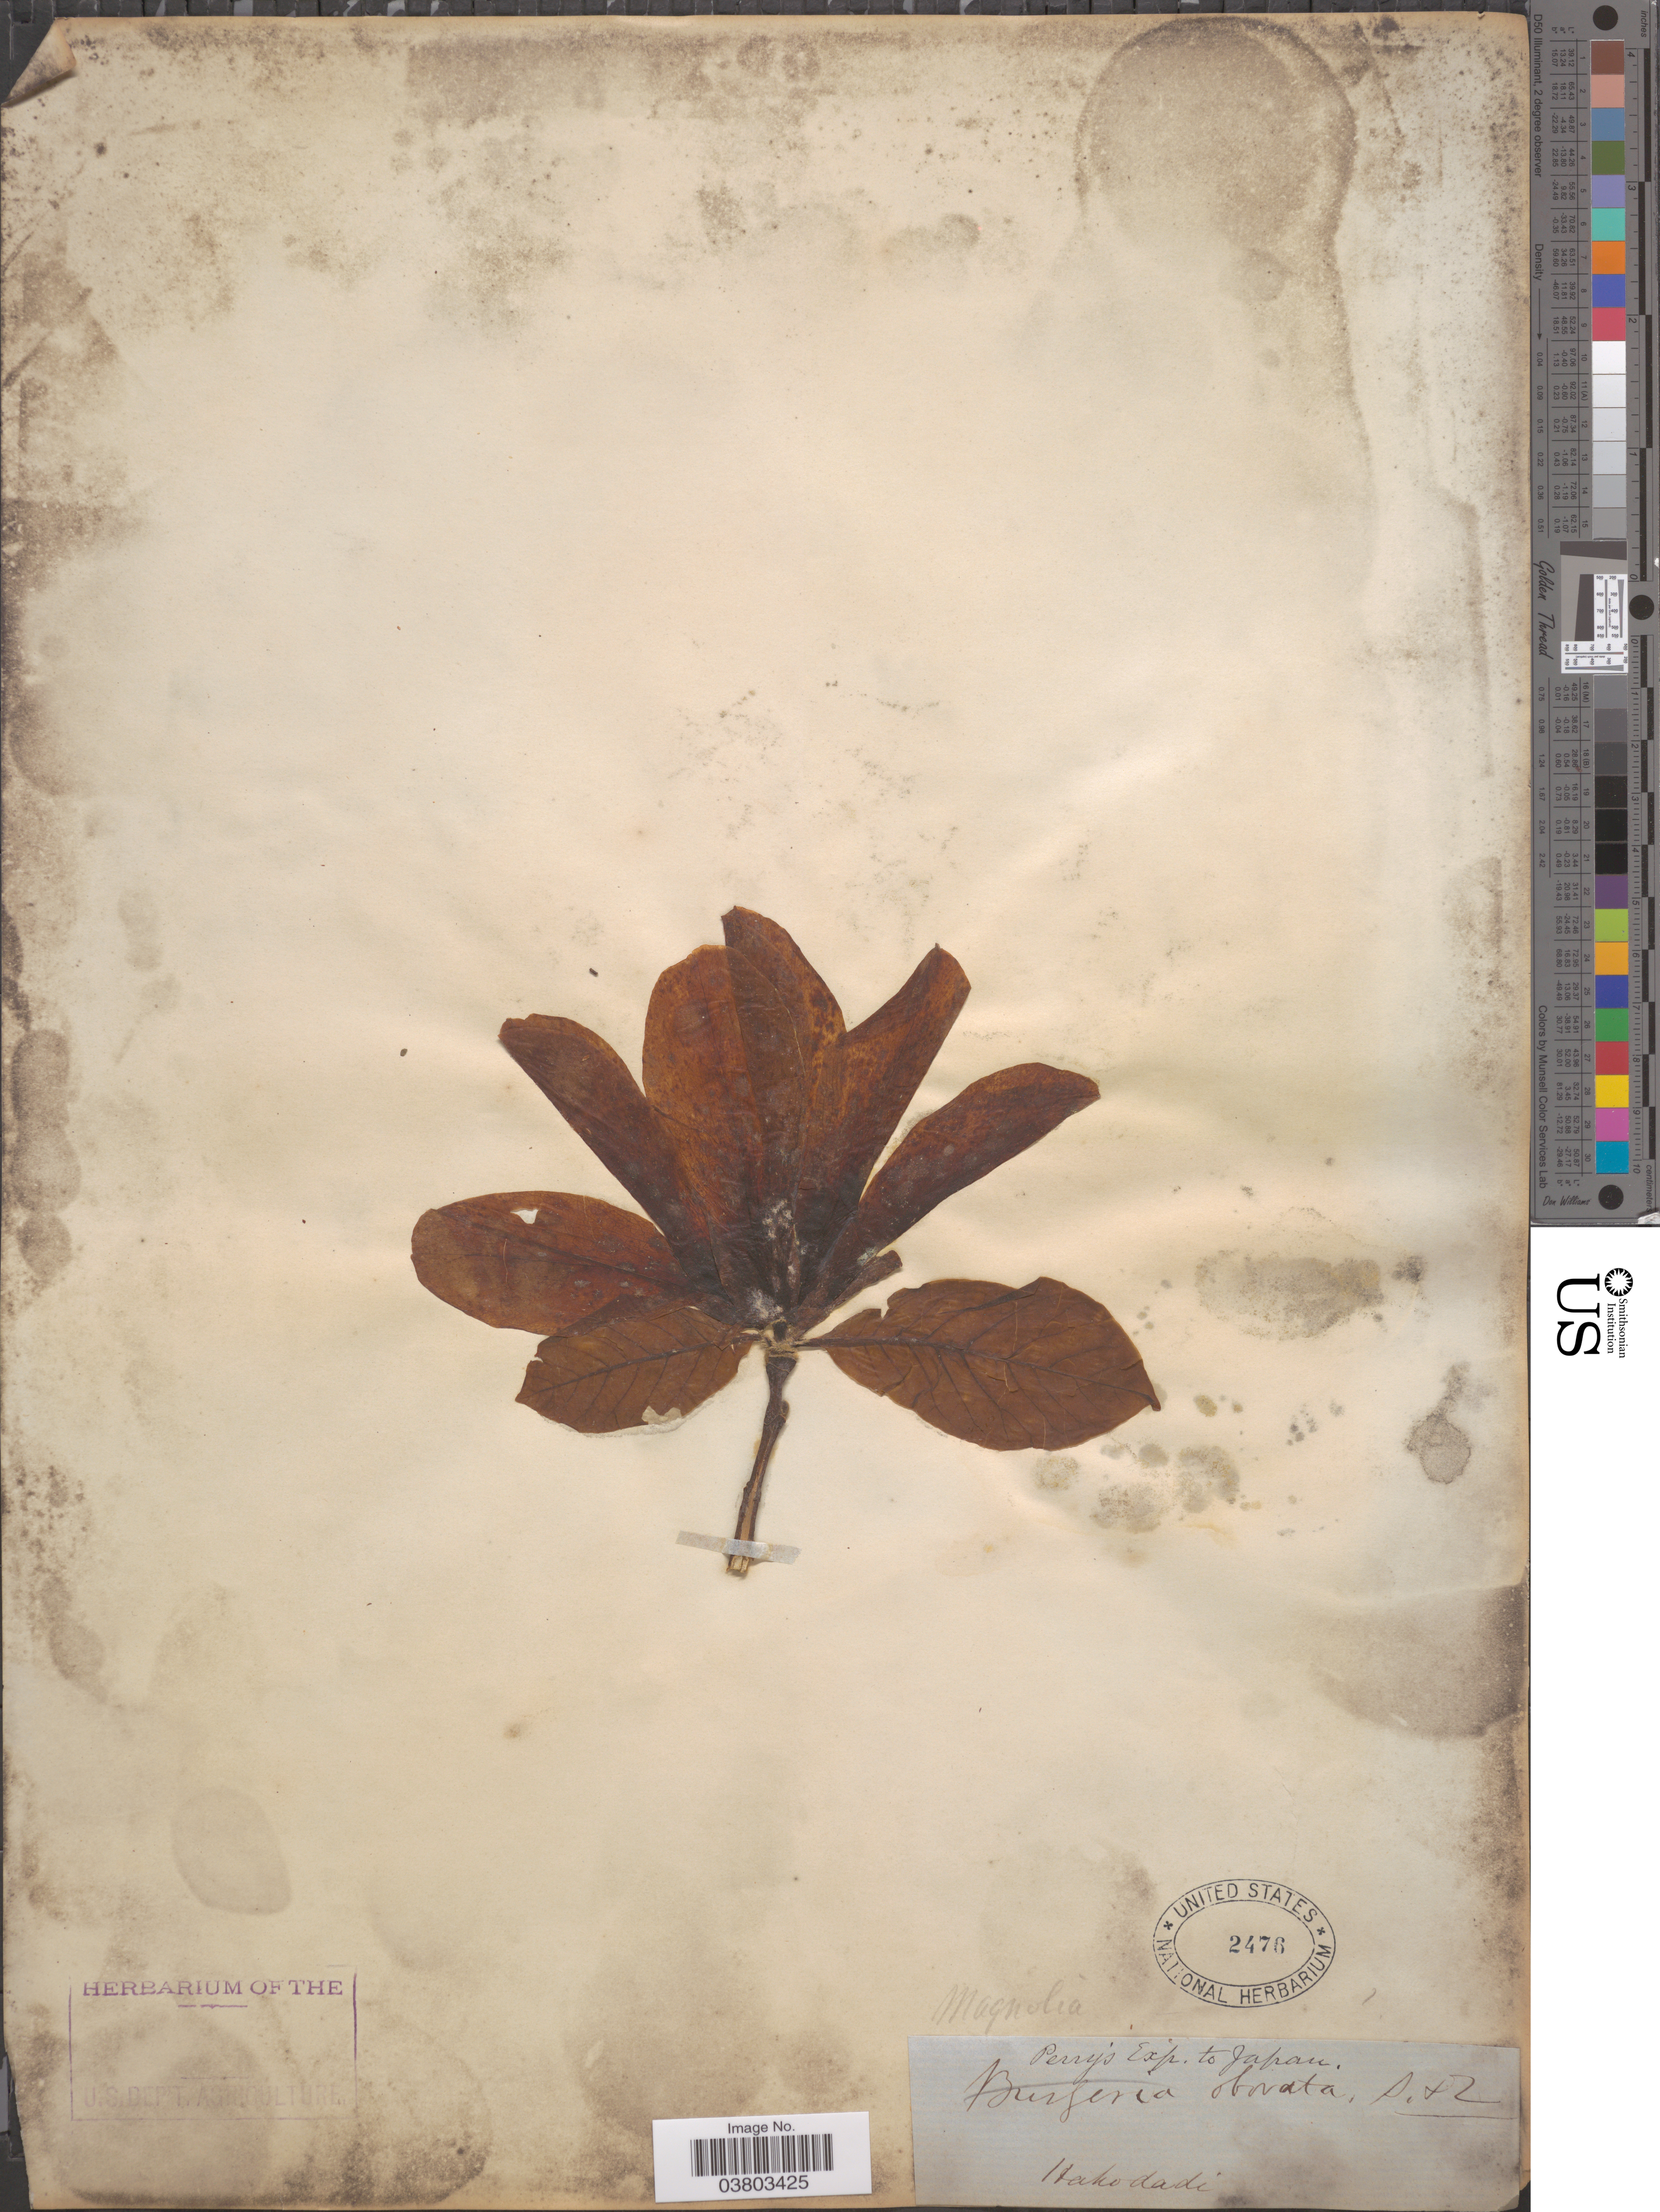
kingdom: Plantae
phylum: Tracheophyta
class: Magnoliopsida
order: Magnoliales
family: Magnoliaceae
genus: Magnolia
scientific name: Magnolia obovata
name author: Thunb.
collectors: -- Perry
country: Japan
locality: Hakodadi.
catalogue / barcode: US 2476